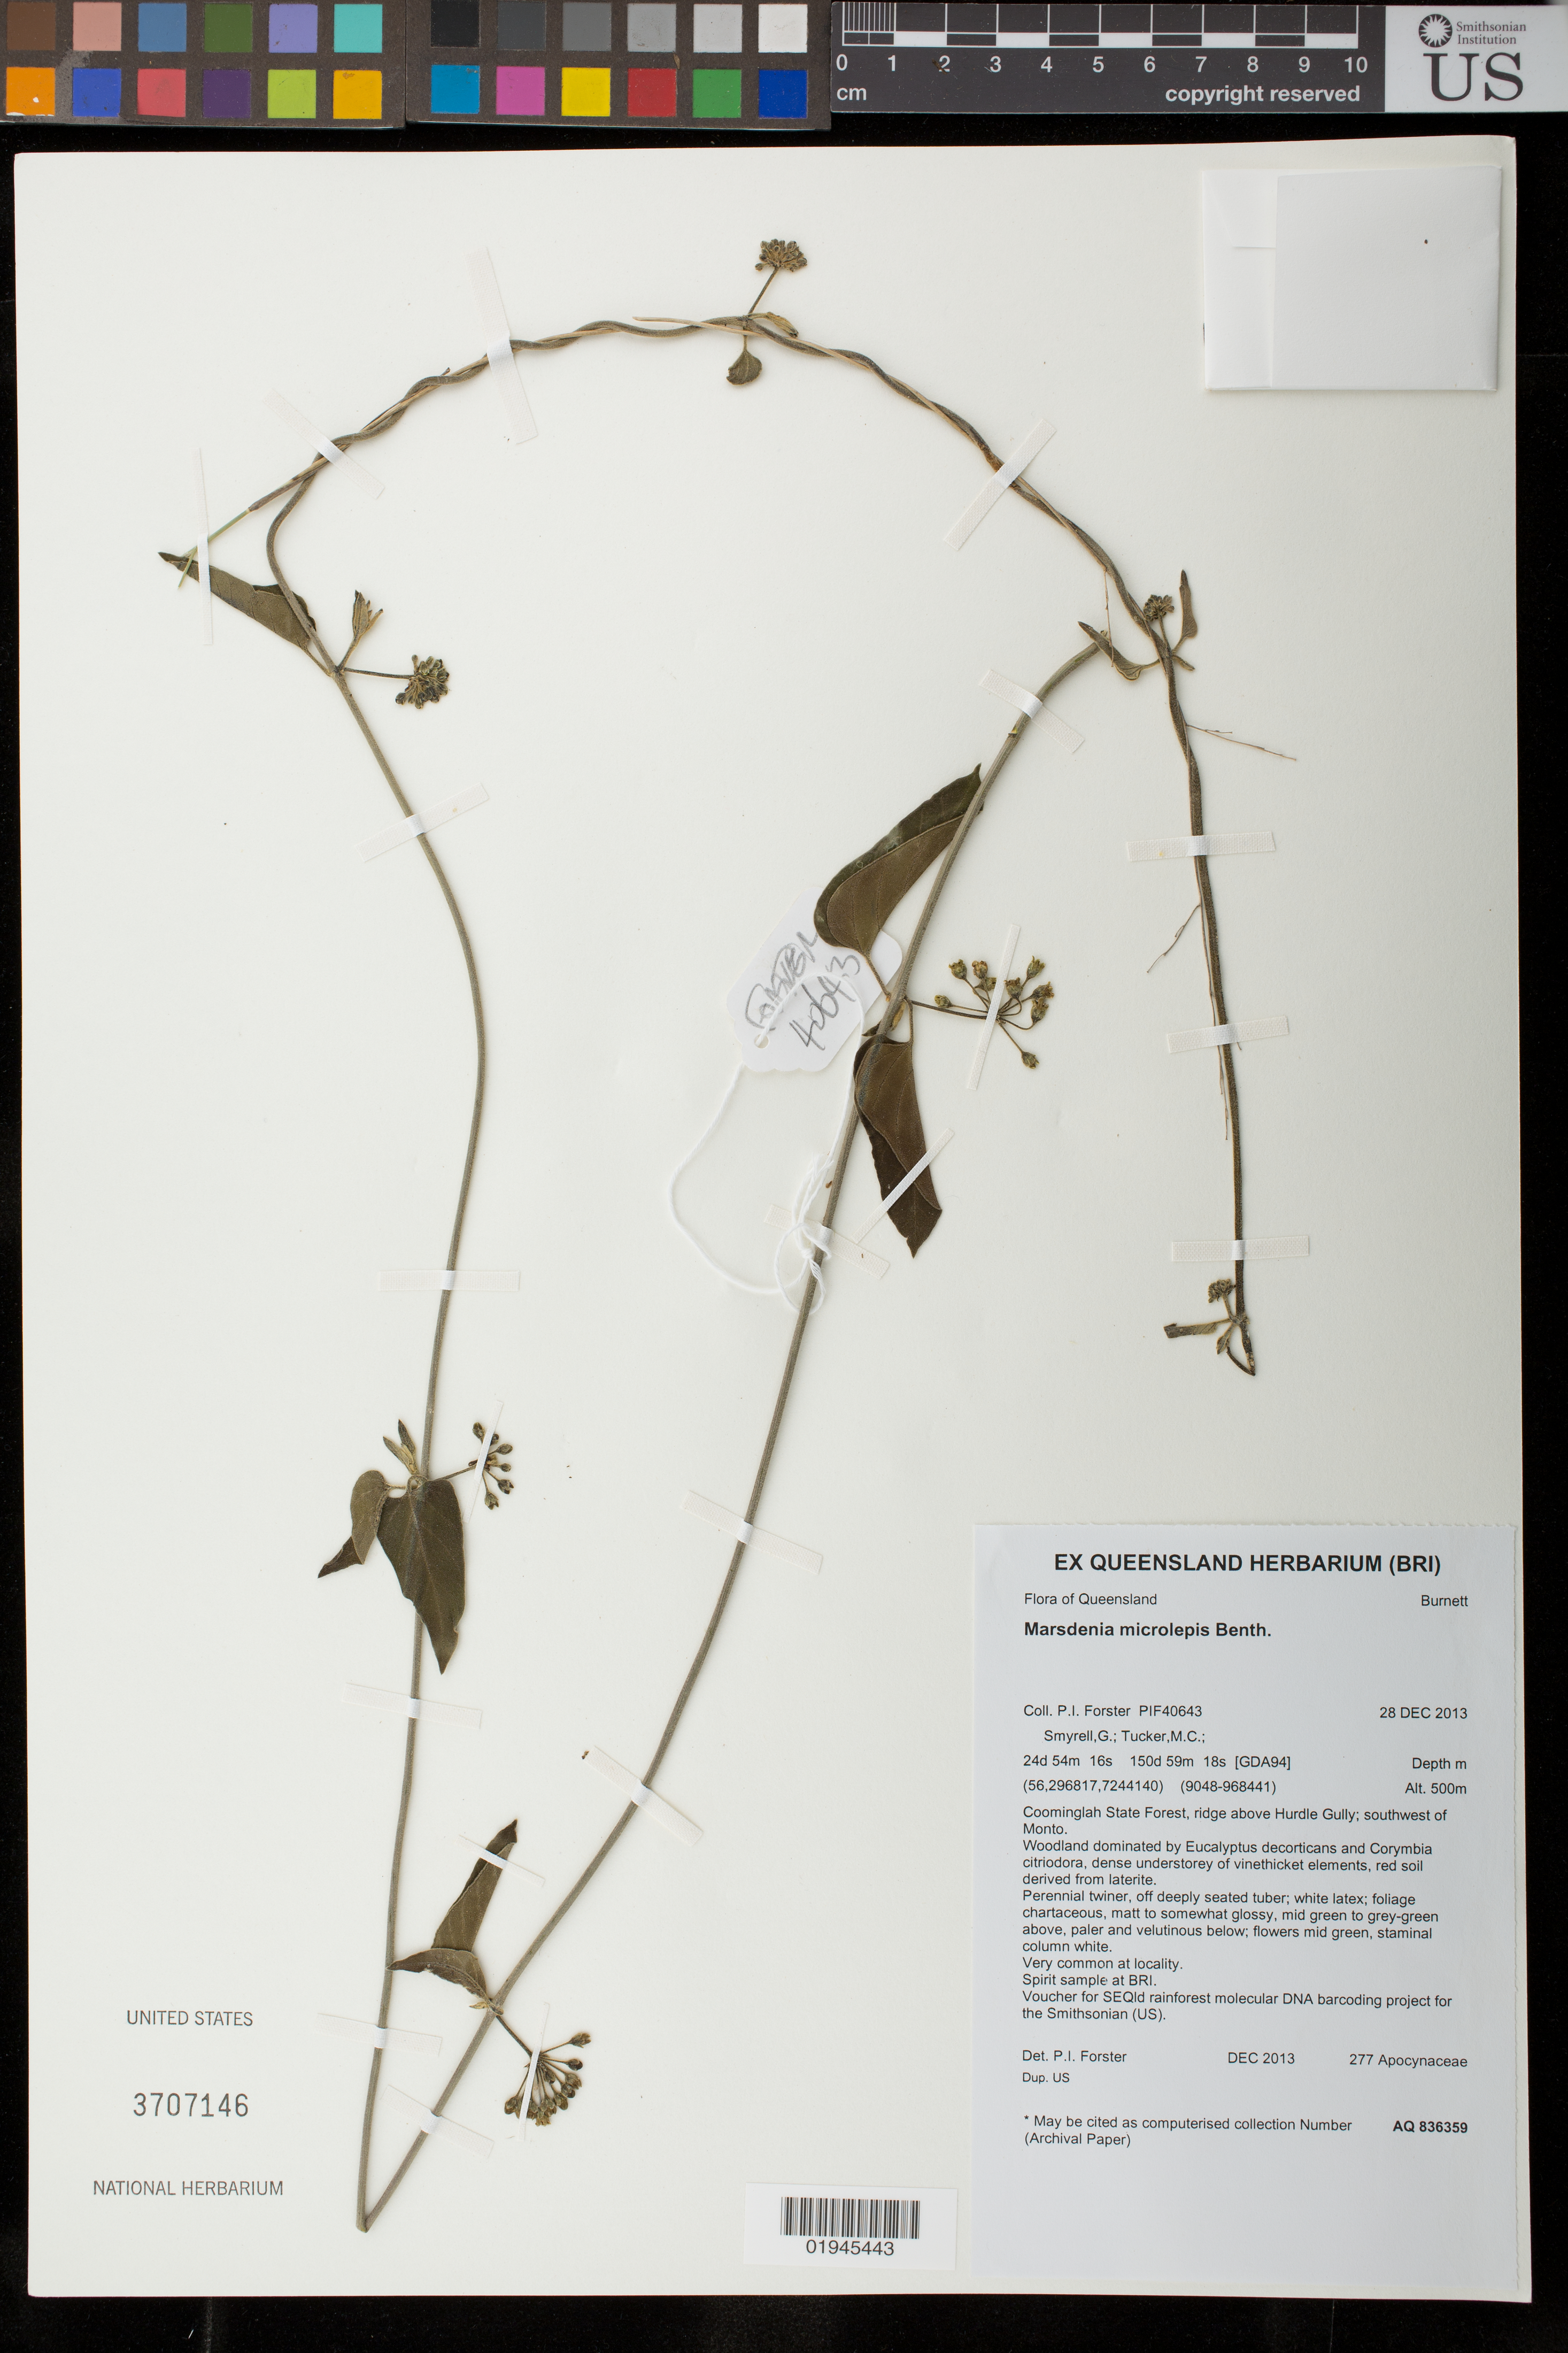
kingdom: Plantae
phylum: Tracheophyta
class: Magnoliopsida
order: Gentianales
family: Apocynaceae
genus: Marsdenia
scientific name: Marsdenia microlepis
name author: Benth.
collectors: P. I. Forster, G. Smyrell & M. Tucker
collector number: PIF40643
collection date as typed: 28 Dec 2013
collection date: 2013-12-28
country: Australia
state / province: Queensland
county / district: Burnett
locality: Coomingiah State Forest, ridge above Hurdle Gully, southwest of Monto.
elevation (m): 500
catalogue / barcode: US 3707146